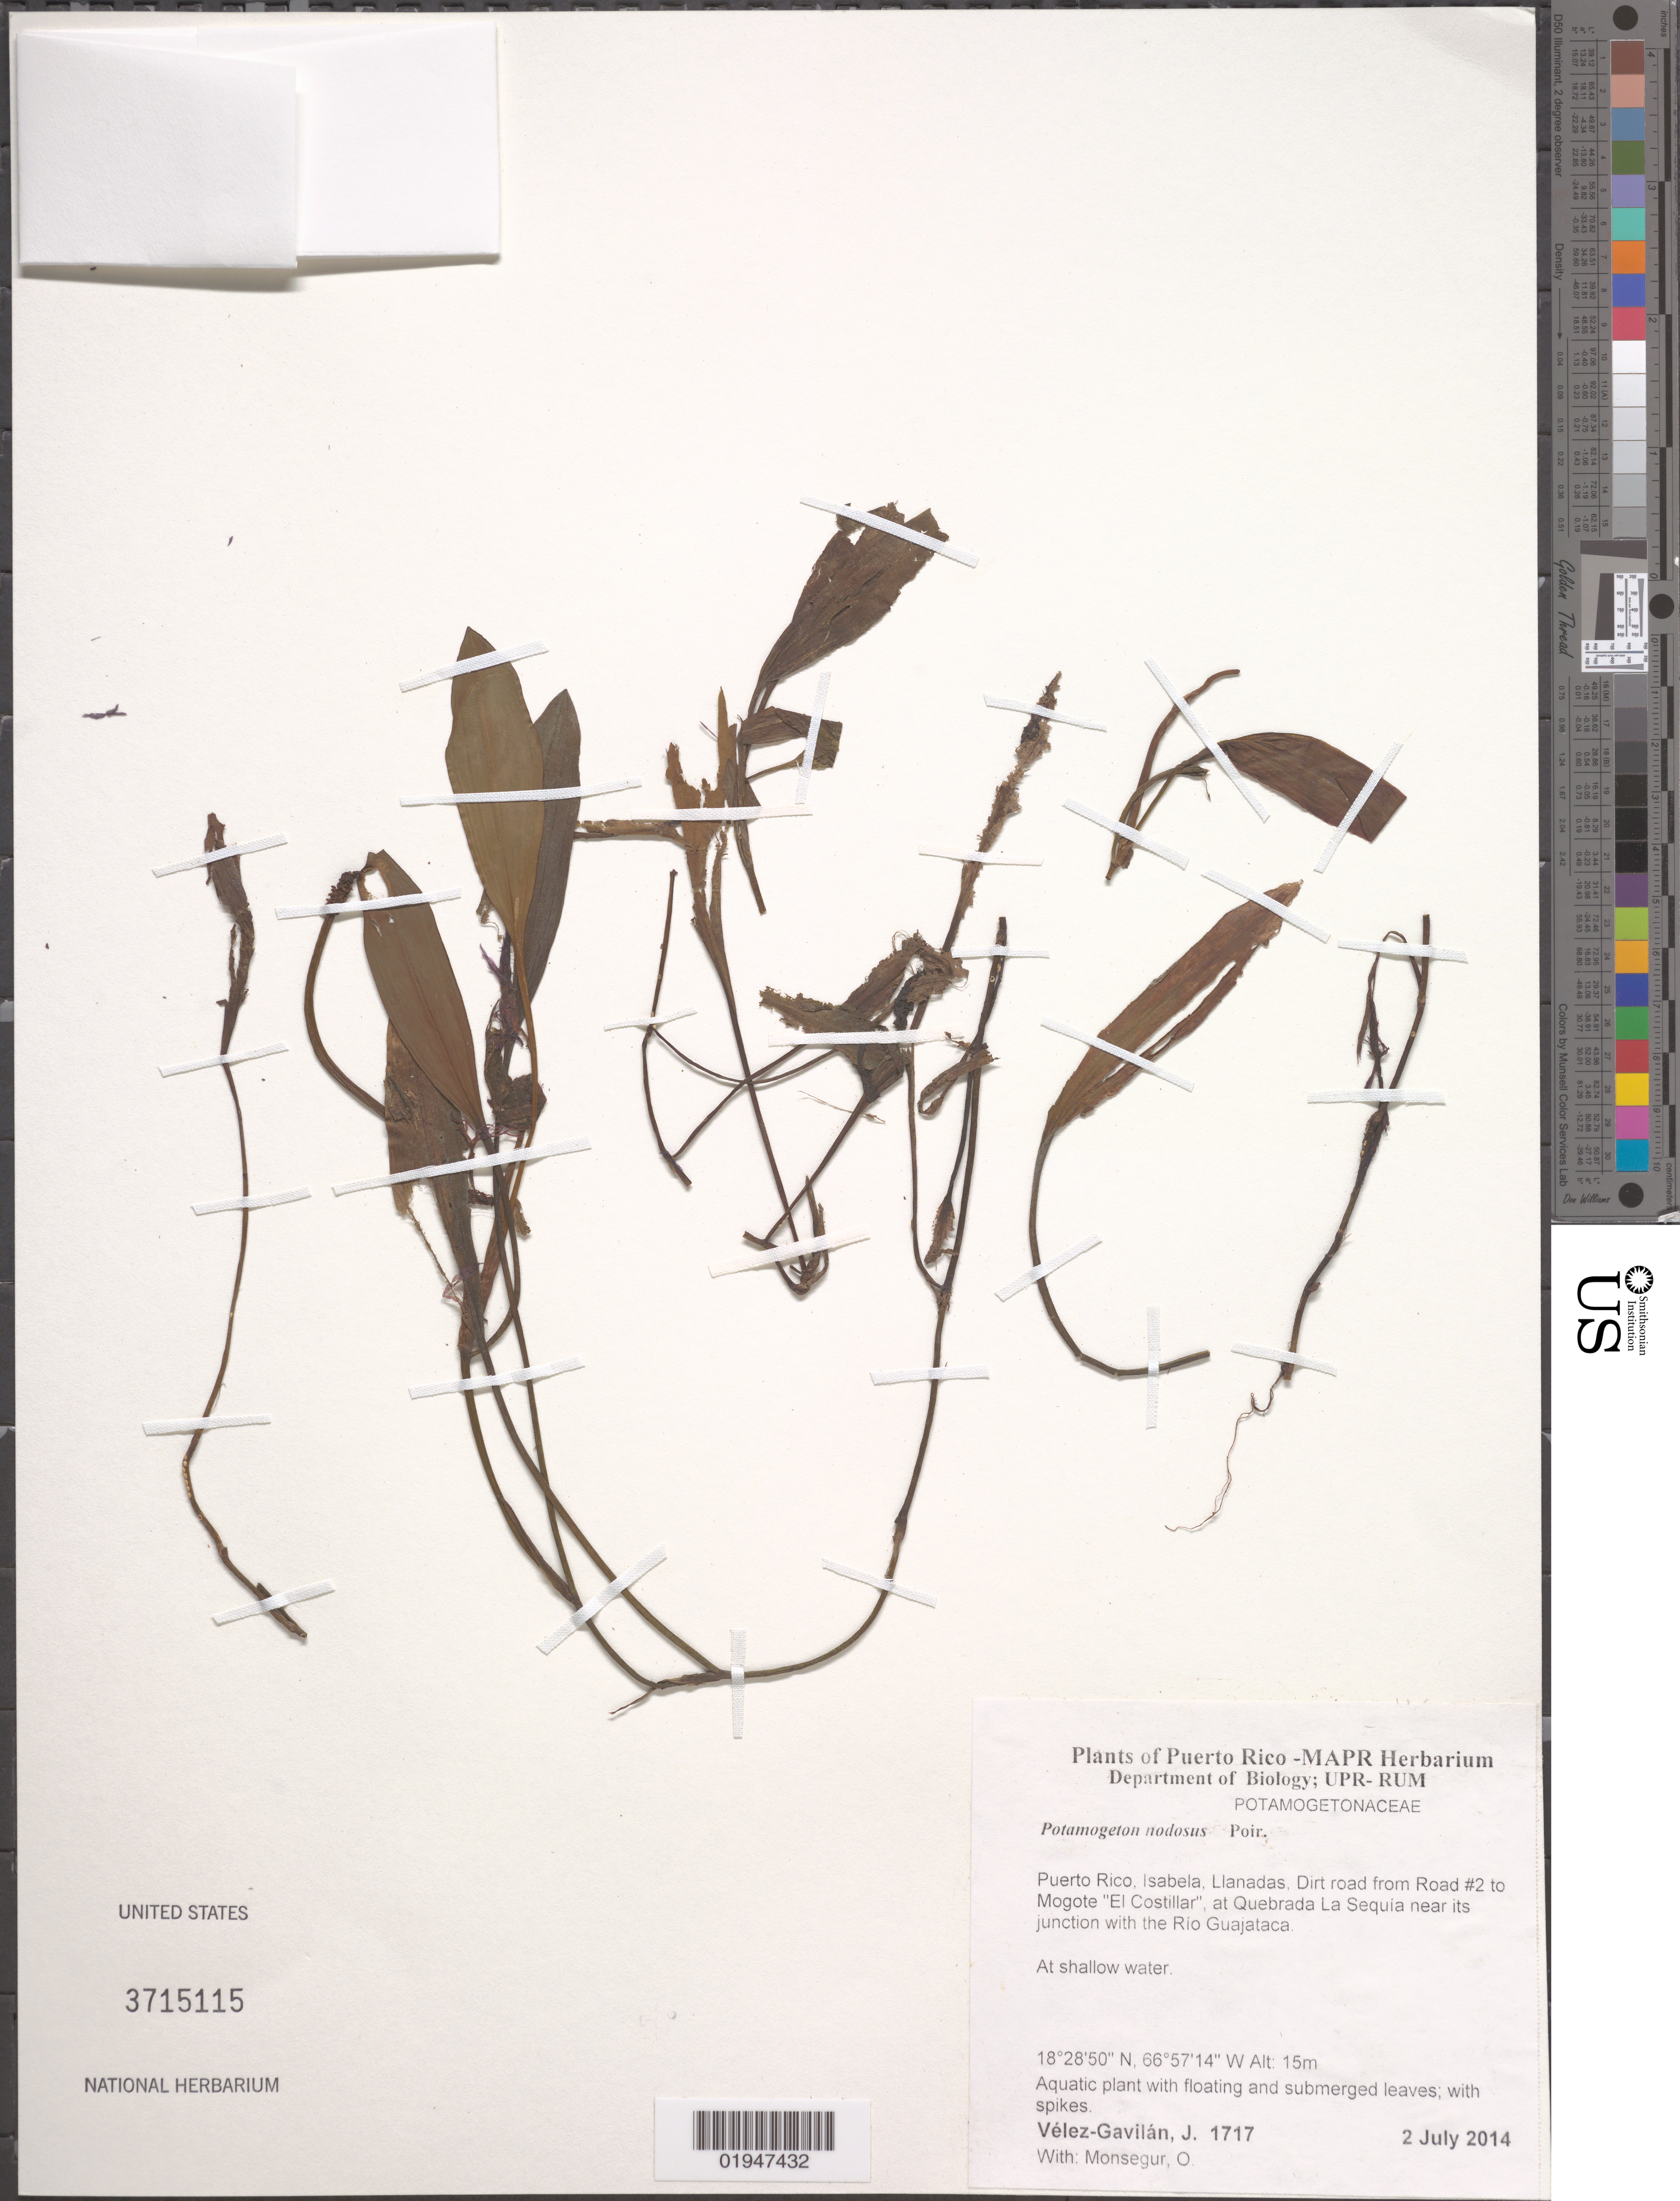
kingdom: Plantae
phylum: Tracheophyta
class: Liliopsida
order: Alismatales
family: Potamogetonaceae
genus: Potamogeton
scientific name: Potamogeton nodosus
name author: Poir.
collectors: J. Vélez-Gavilán & O. Monsegur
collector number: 1717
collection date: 2014-07-02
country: Puerto Rico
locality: Isabela, Llanadas. Dirt road from Road #2 to Mogote "El Costillar" at Quebrada La Sequia near its junction with the Río Guajataca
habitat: At shallow water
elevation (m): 15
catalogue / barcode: US 3715115